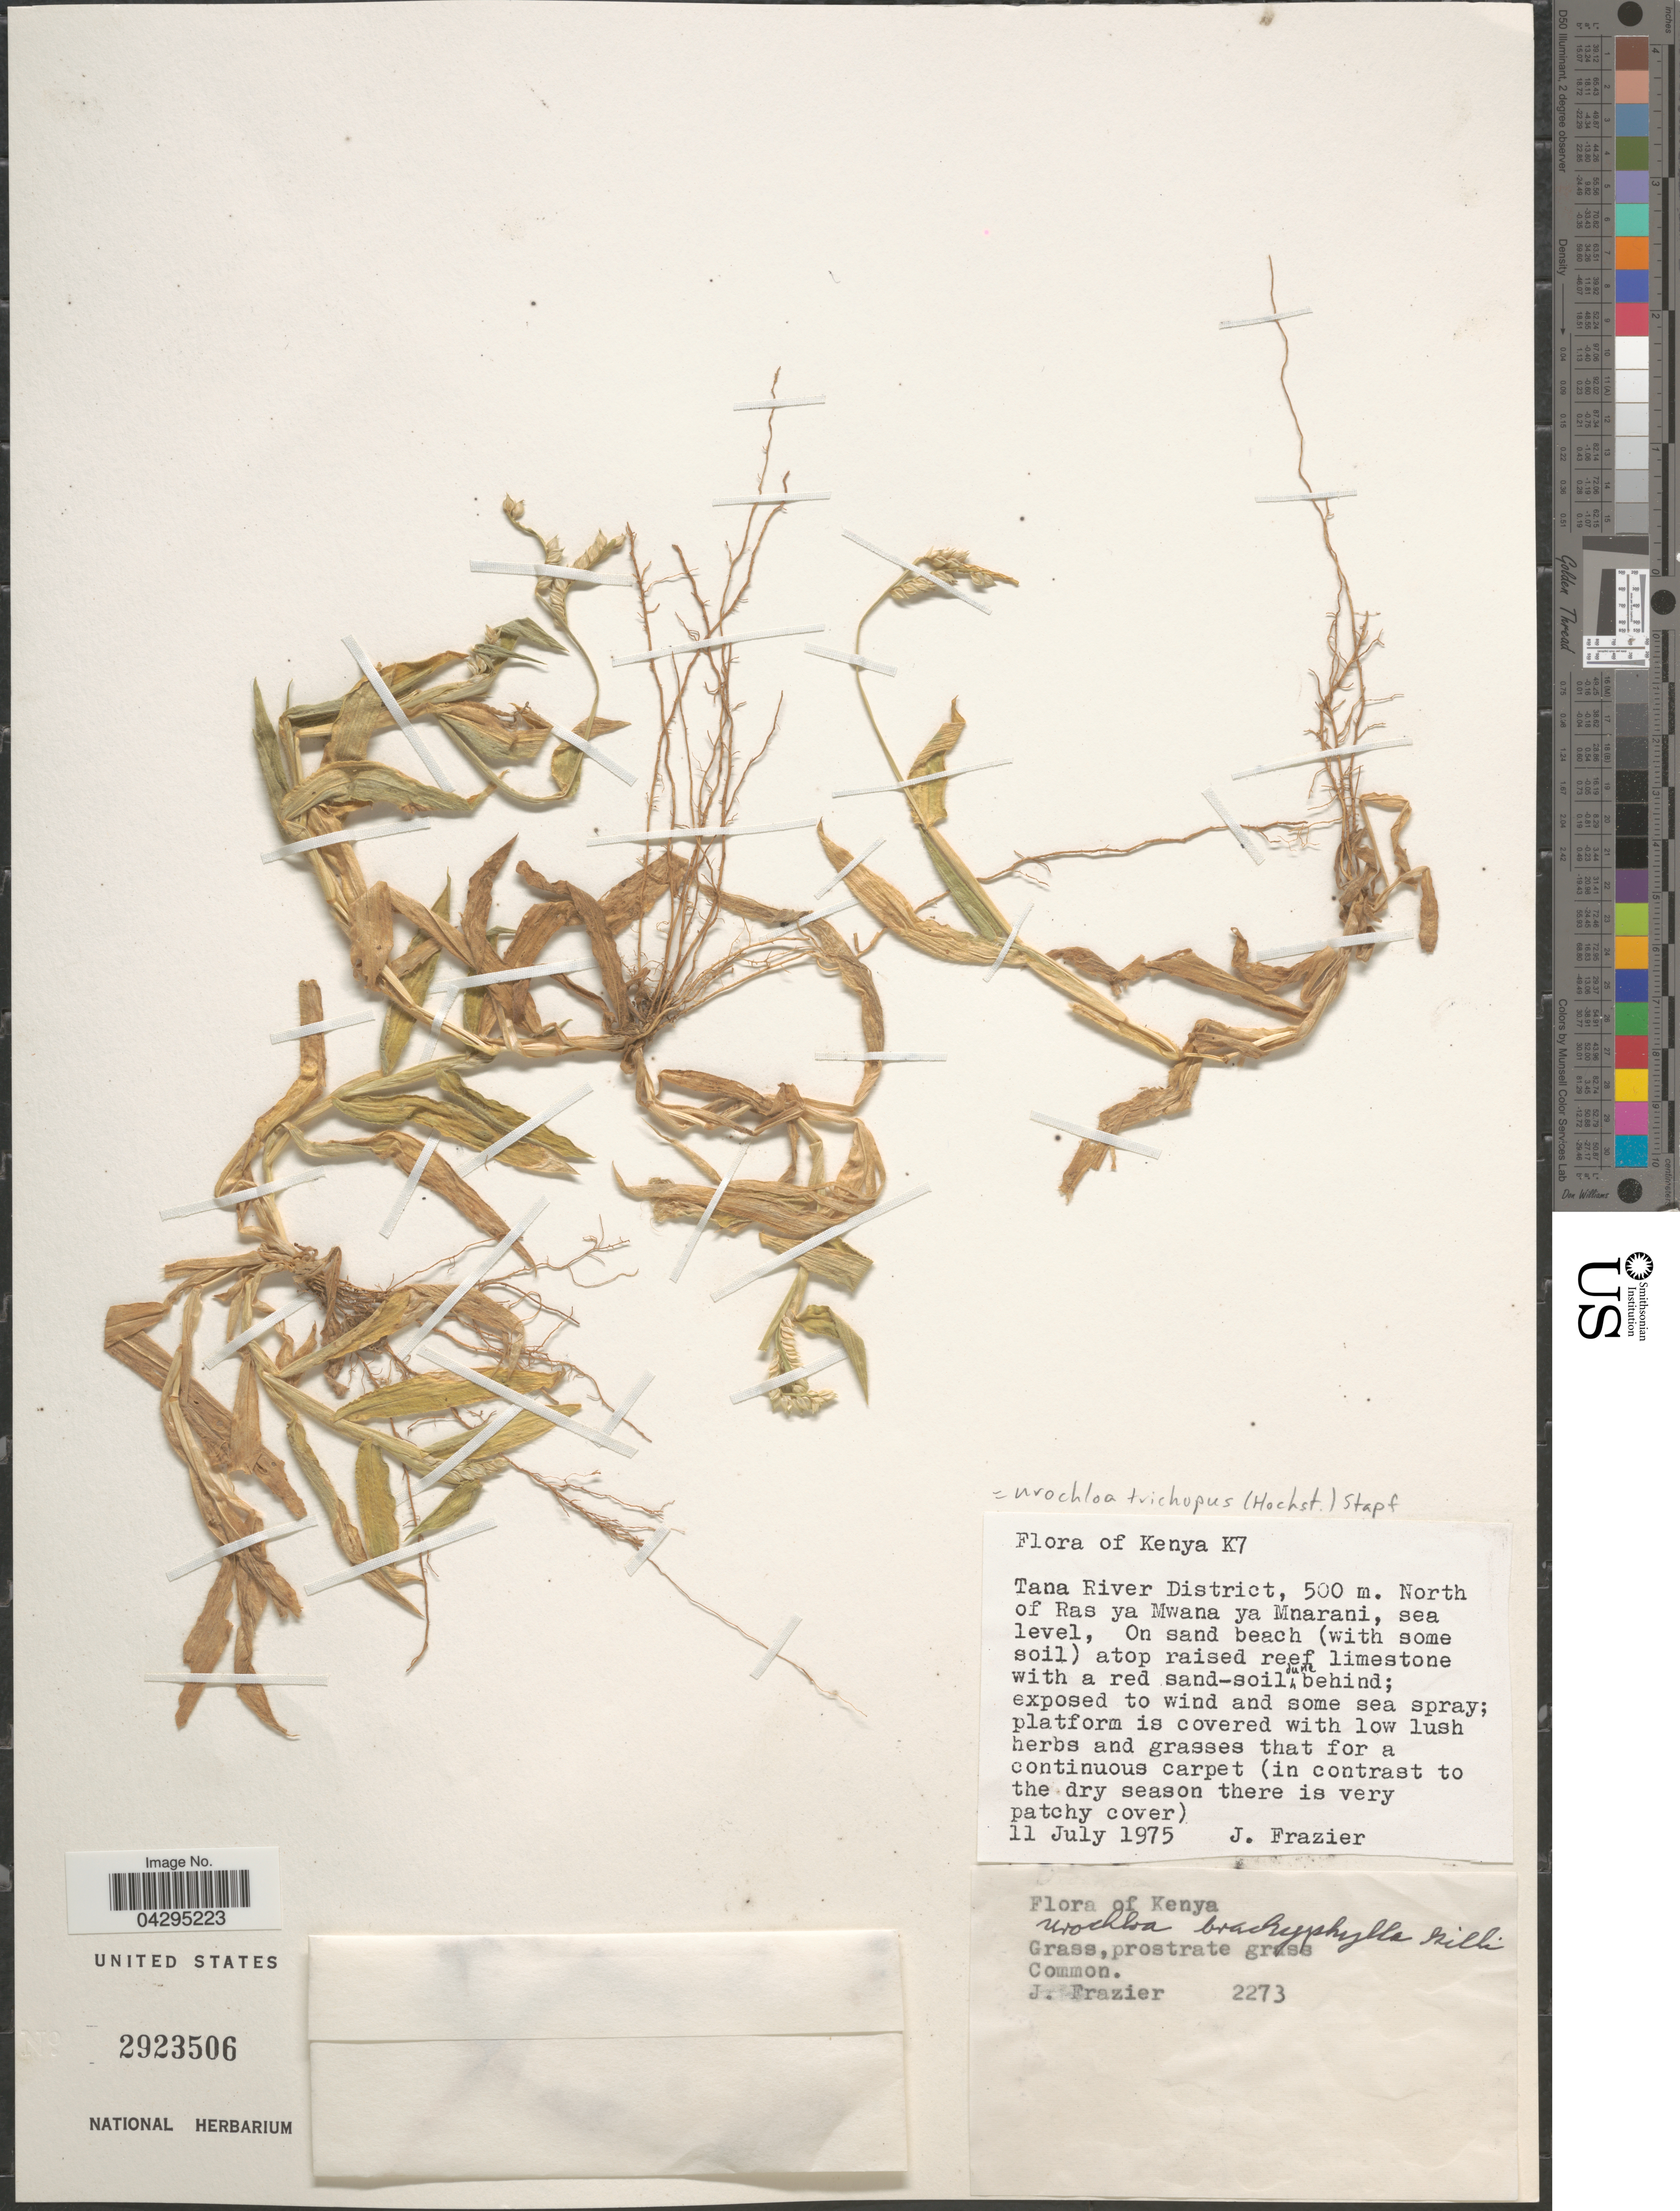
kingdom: Plantae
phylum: Tracheophyta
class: Liliopsida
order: Poales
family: Poaceae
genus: Urochloa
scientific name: Urochloa trichopus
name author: (Hochst.) Stapf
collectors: J. Frazier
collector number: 2273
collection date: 1975-07-11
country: Kenya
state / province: Tana River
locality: Kenya K7. Tana River District. North of Ras ya Mwana ya Mnarani, sea level, On sand beach.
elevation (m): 500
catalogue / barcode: US 2923506